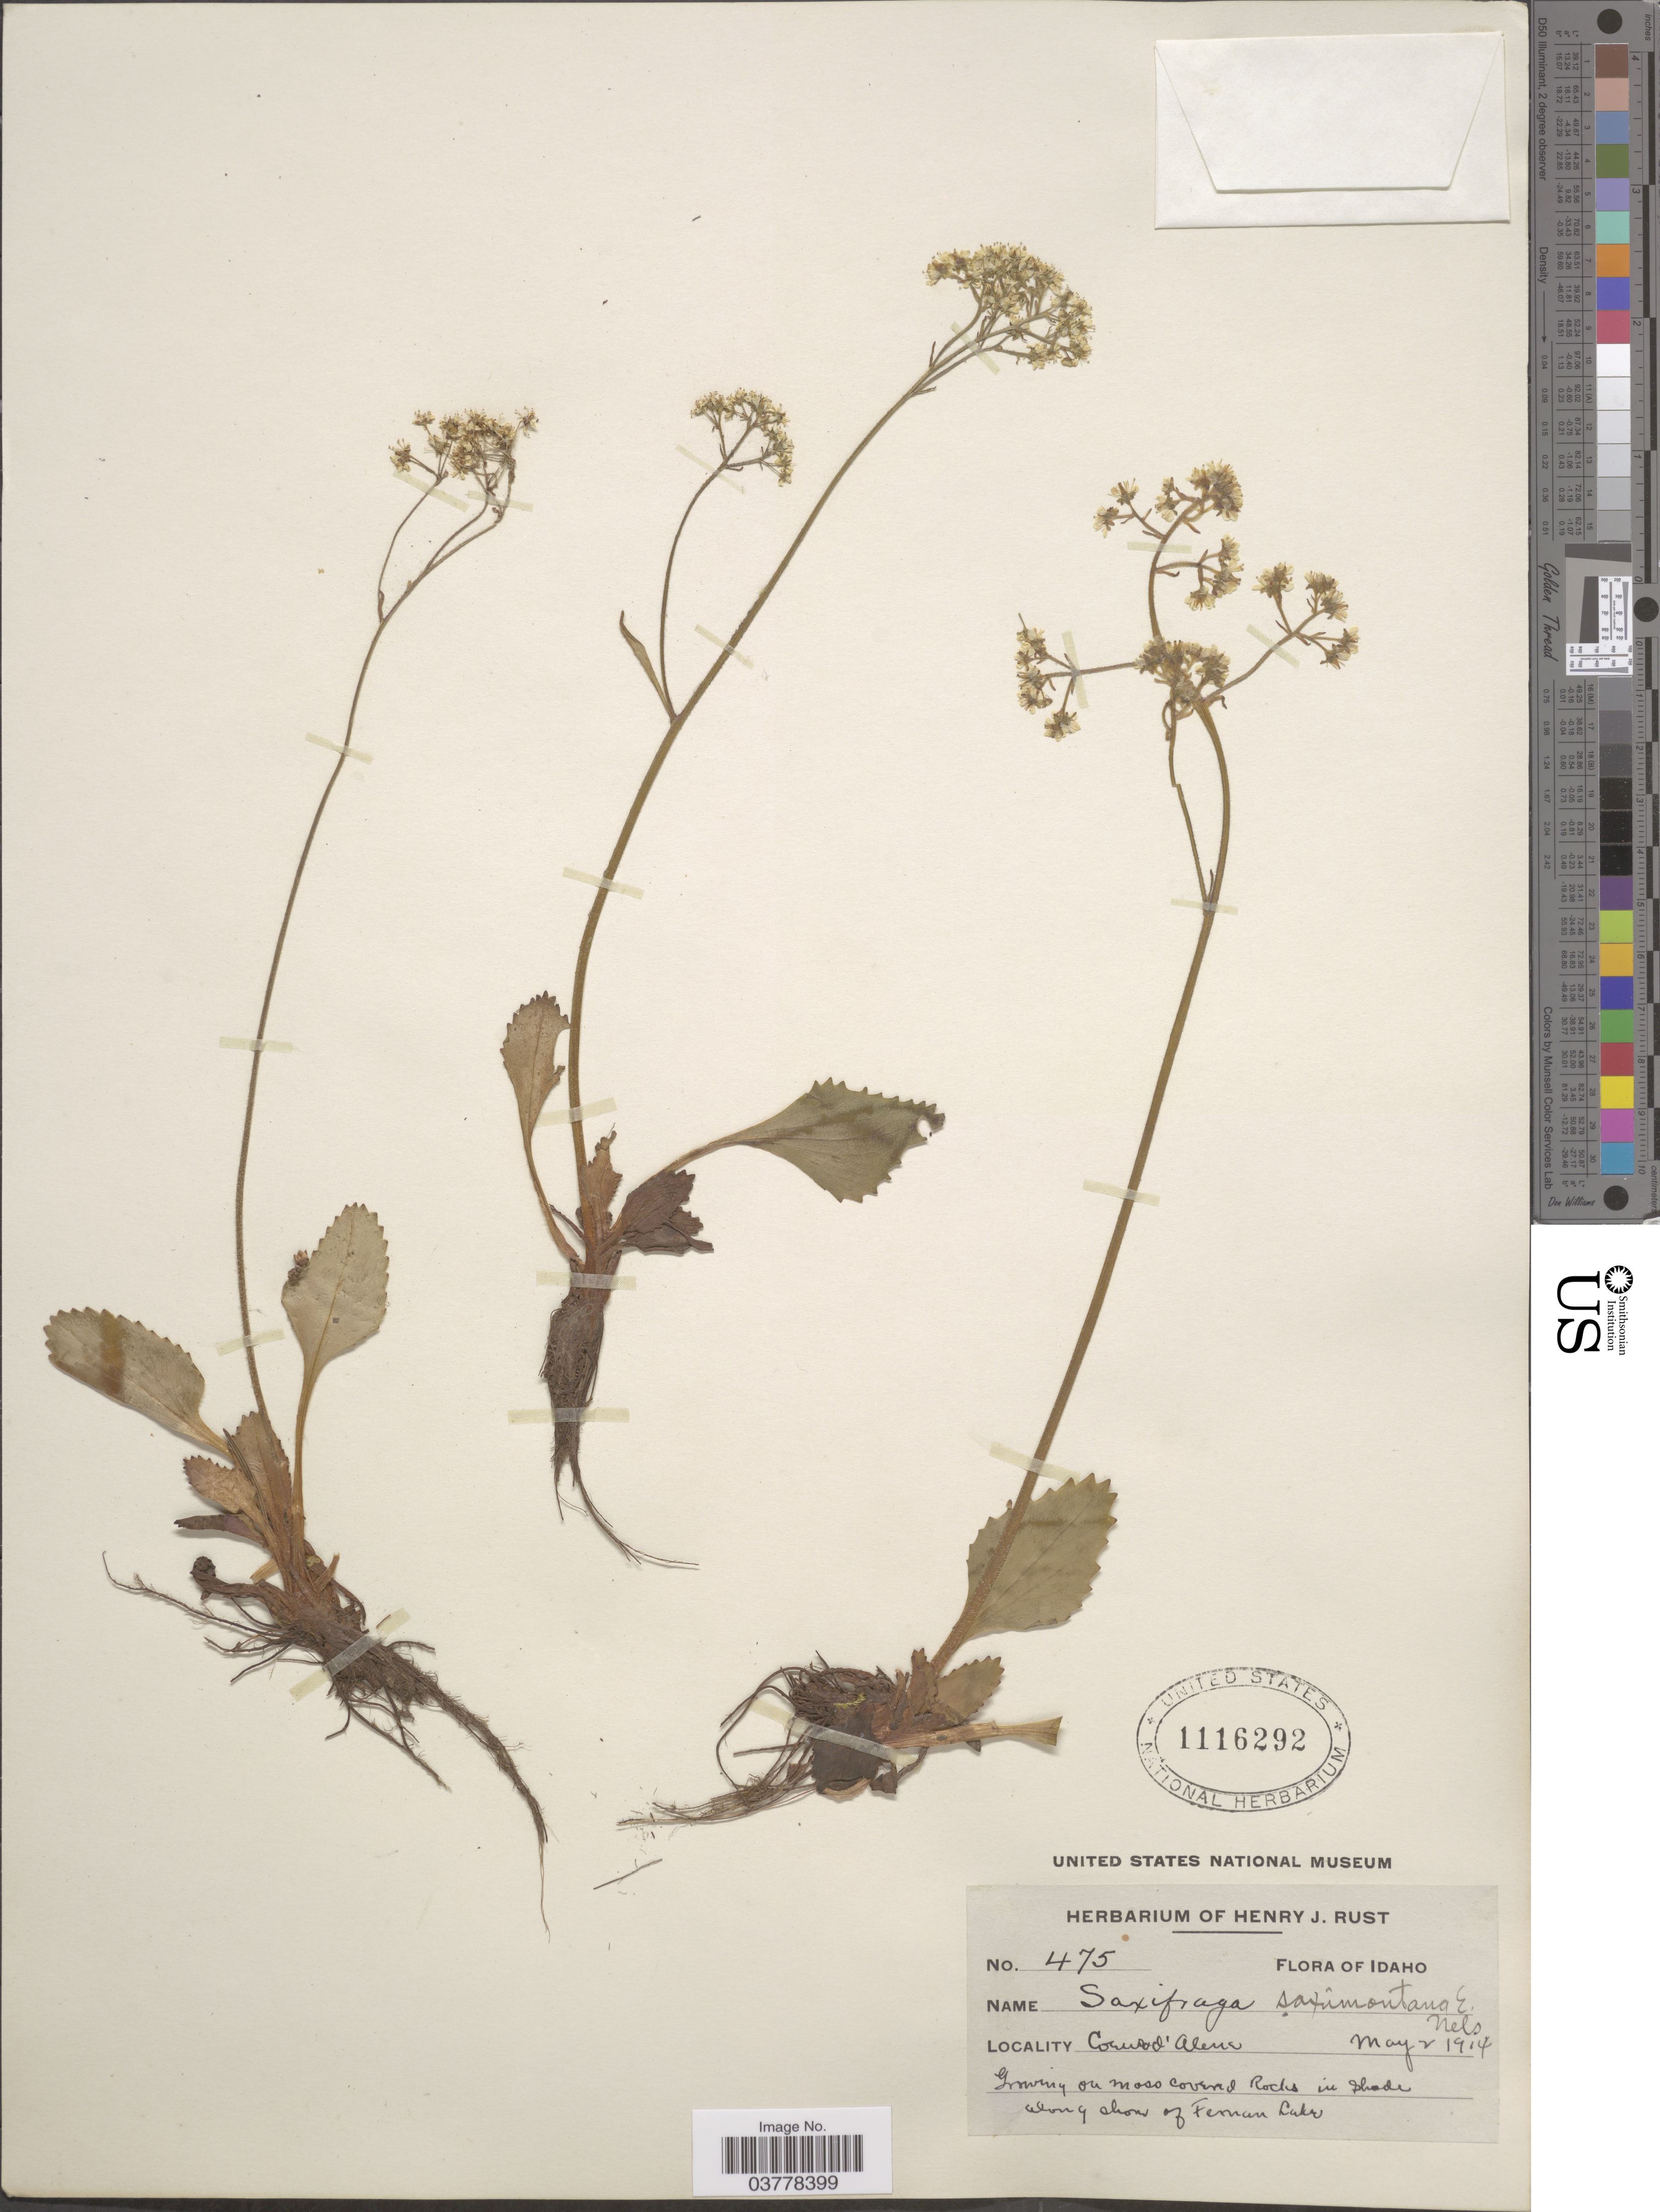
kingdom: Plantae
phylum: Tracheophyta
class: Magnoliopsida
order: Saxifragales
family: Saxifragaceae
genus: Micranthes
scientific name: Micranthes idahoensis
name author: (Piper) Brouillet & Gornall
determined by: (ID) University of Idaho (UNITED STATES)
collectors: ex herb. Henry J. Rust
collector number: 475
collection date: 1914-05-02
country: United States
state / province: Idaho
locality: Coeur d'Alene. Along shore of Fernan Lake.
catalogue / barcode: US 1116292